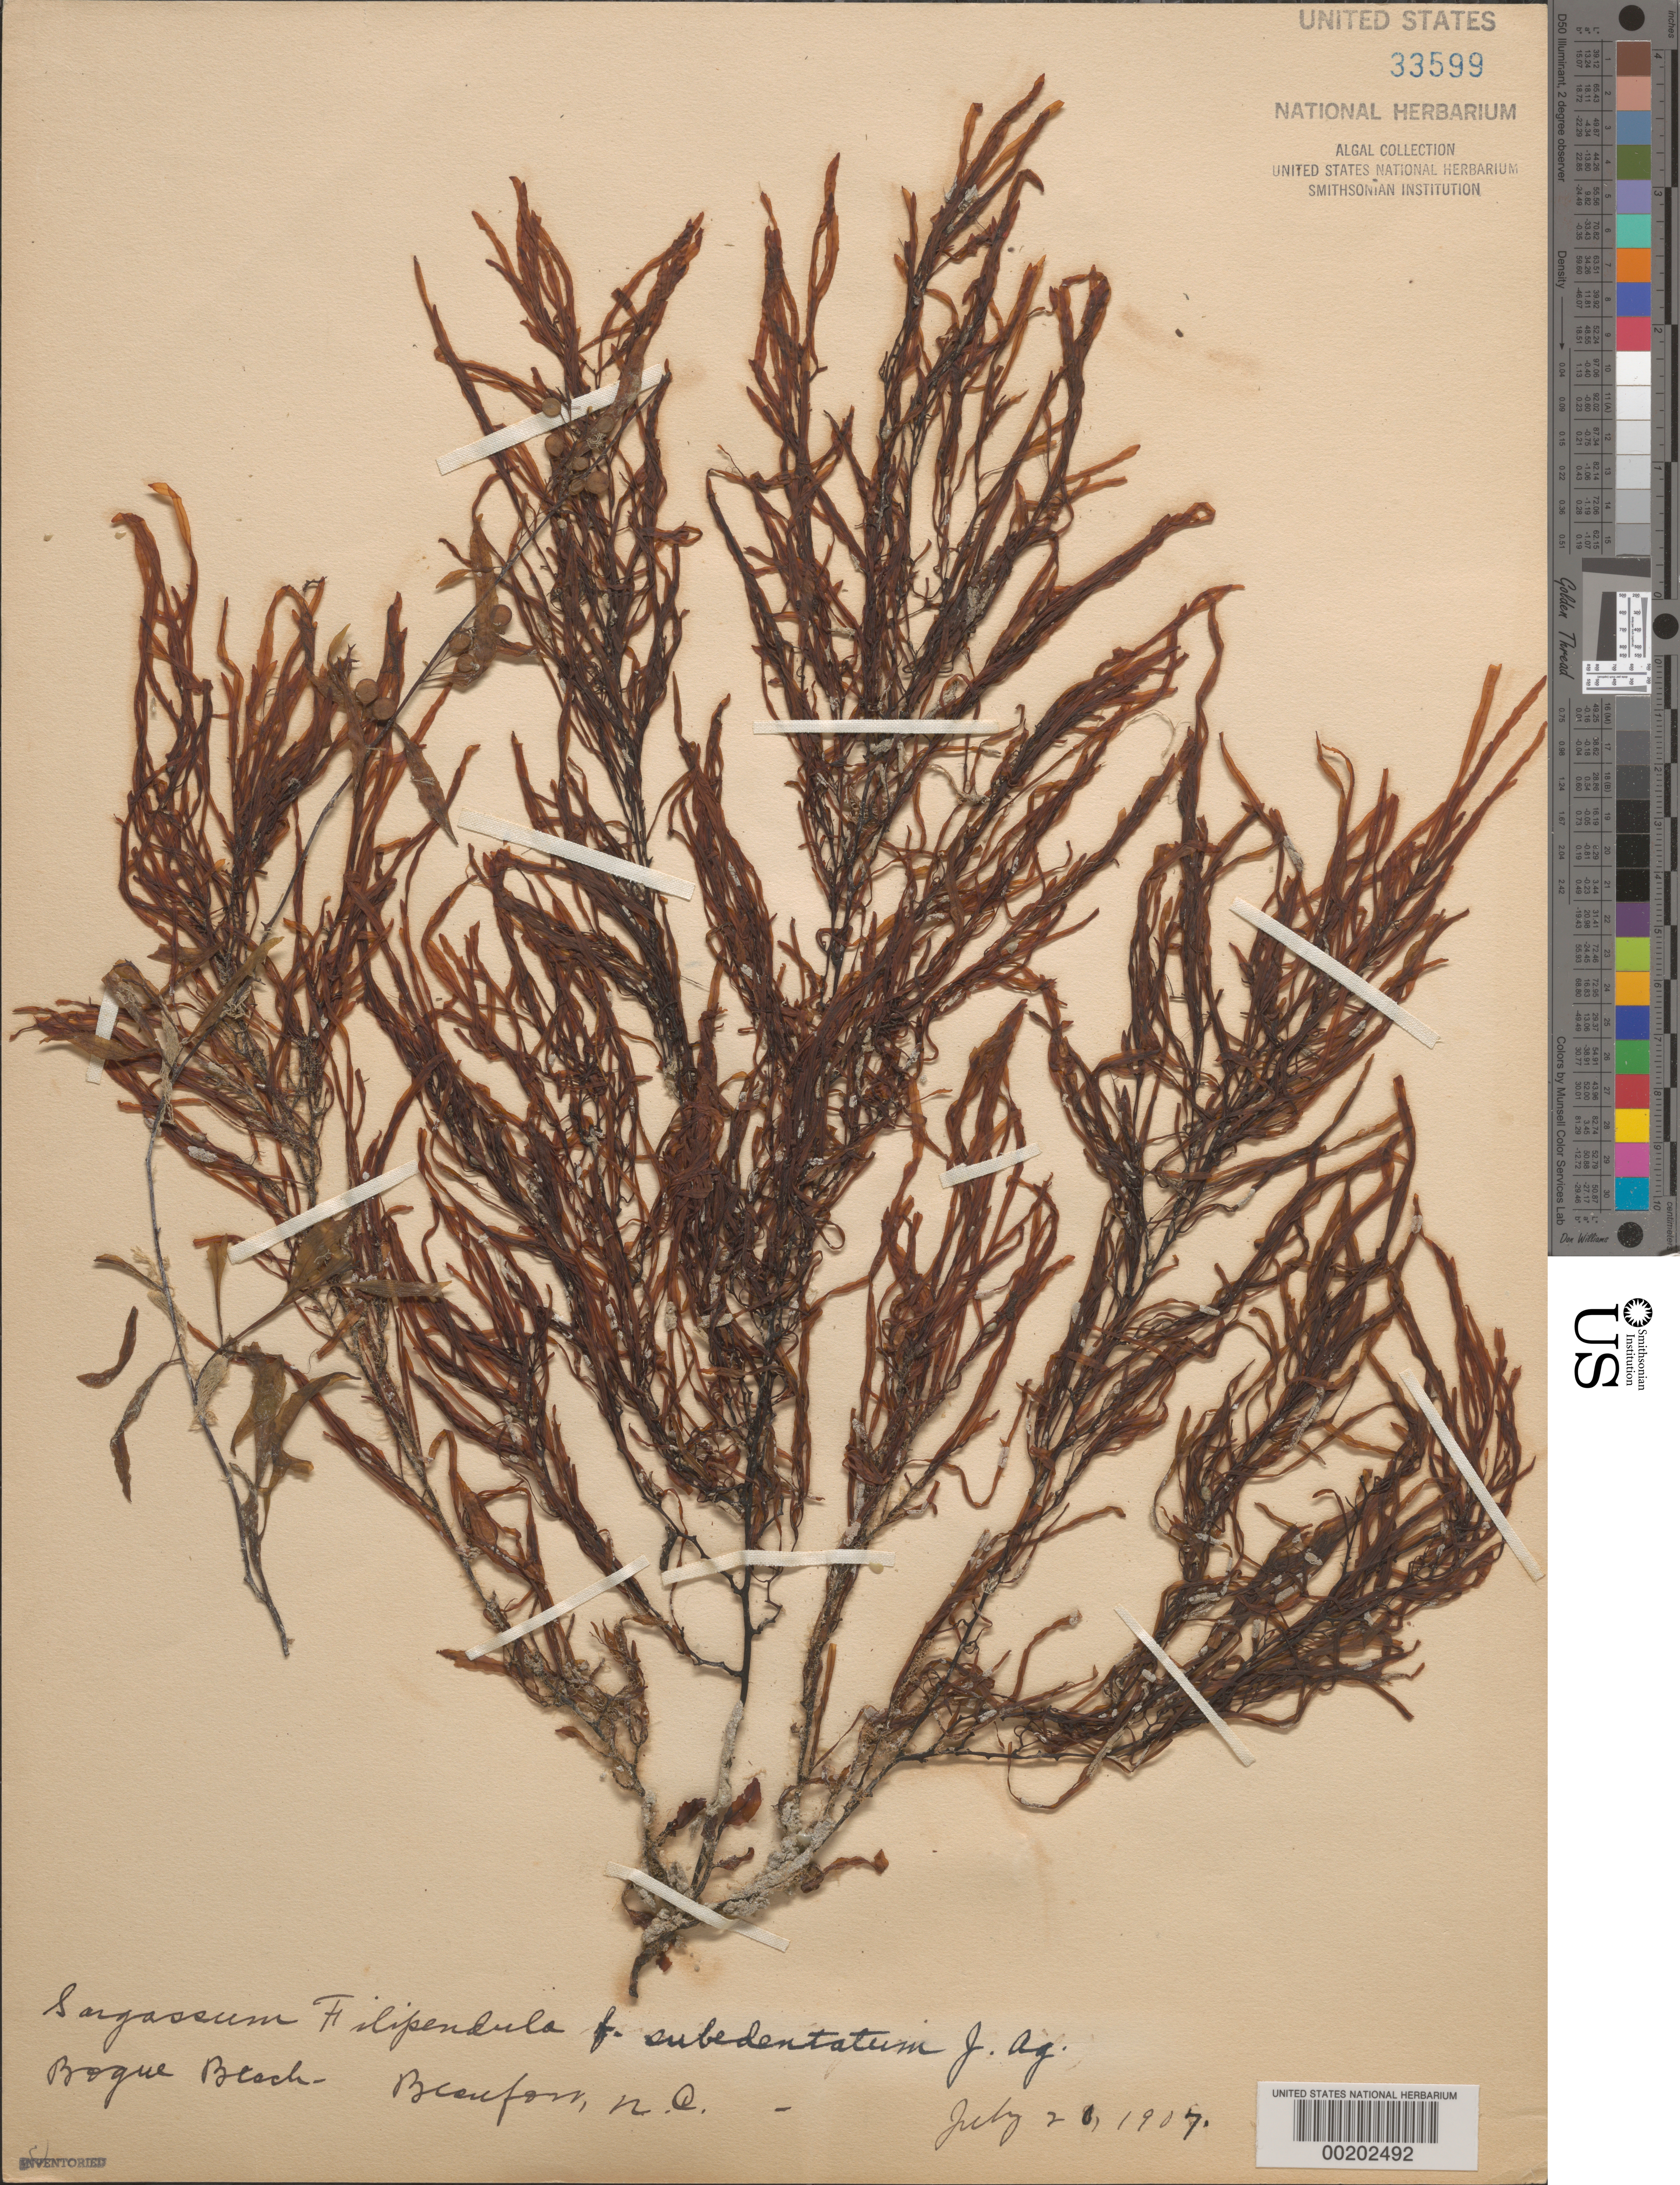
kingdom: Chromista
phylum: Ochrophyta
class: Phaeophyceae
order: Fucales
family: Sargassaceae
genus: Sargassum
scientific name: Sargassum filipendula f. subedentatum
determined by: Hoyt, W. D.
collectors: W. D. Hoyt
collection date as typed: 20 Jul 1907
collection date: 1907-07-20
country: United States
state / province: North Carolina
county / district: Carteret County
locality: Beaufort, Bogue Beach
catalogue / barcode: US 33599